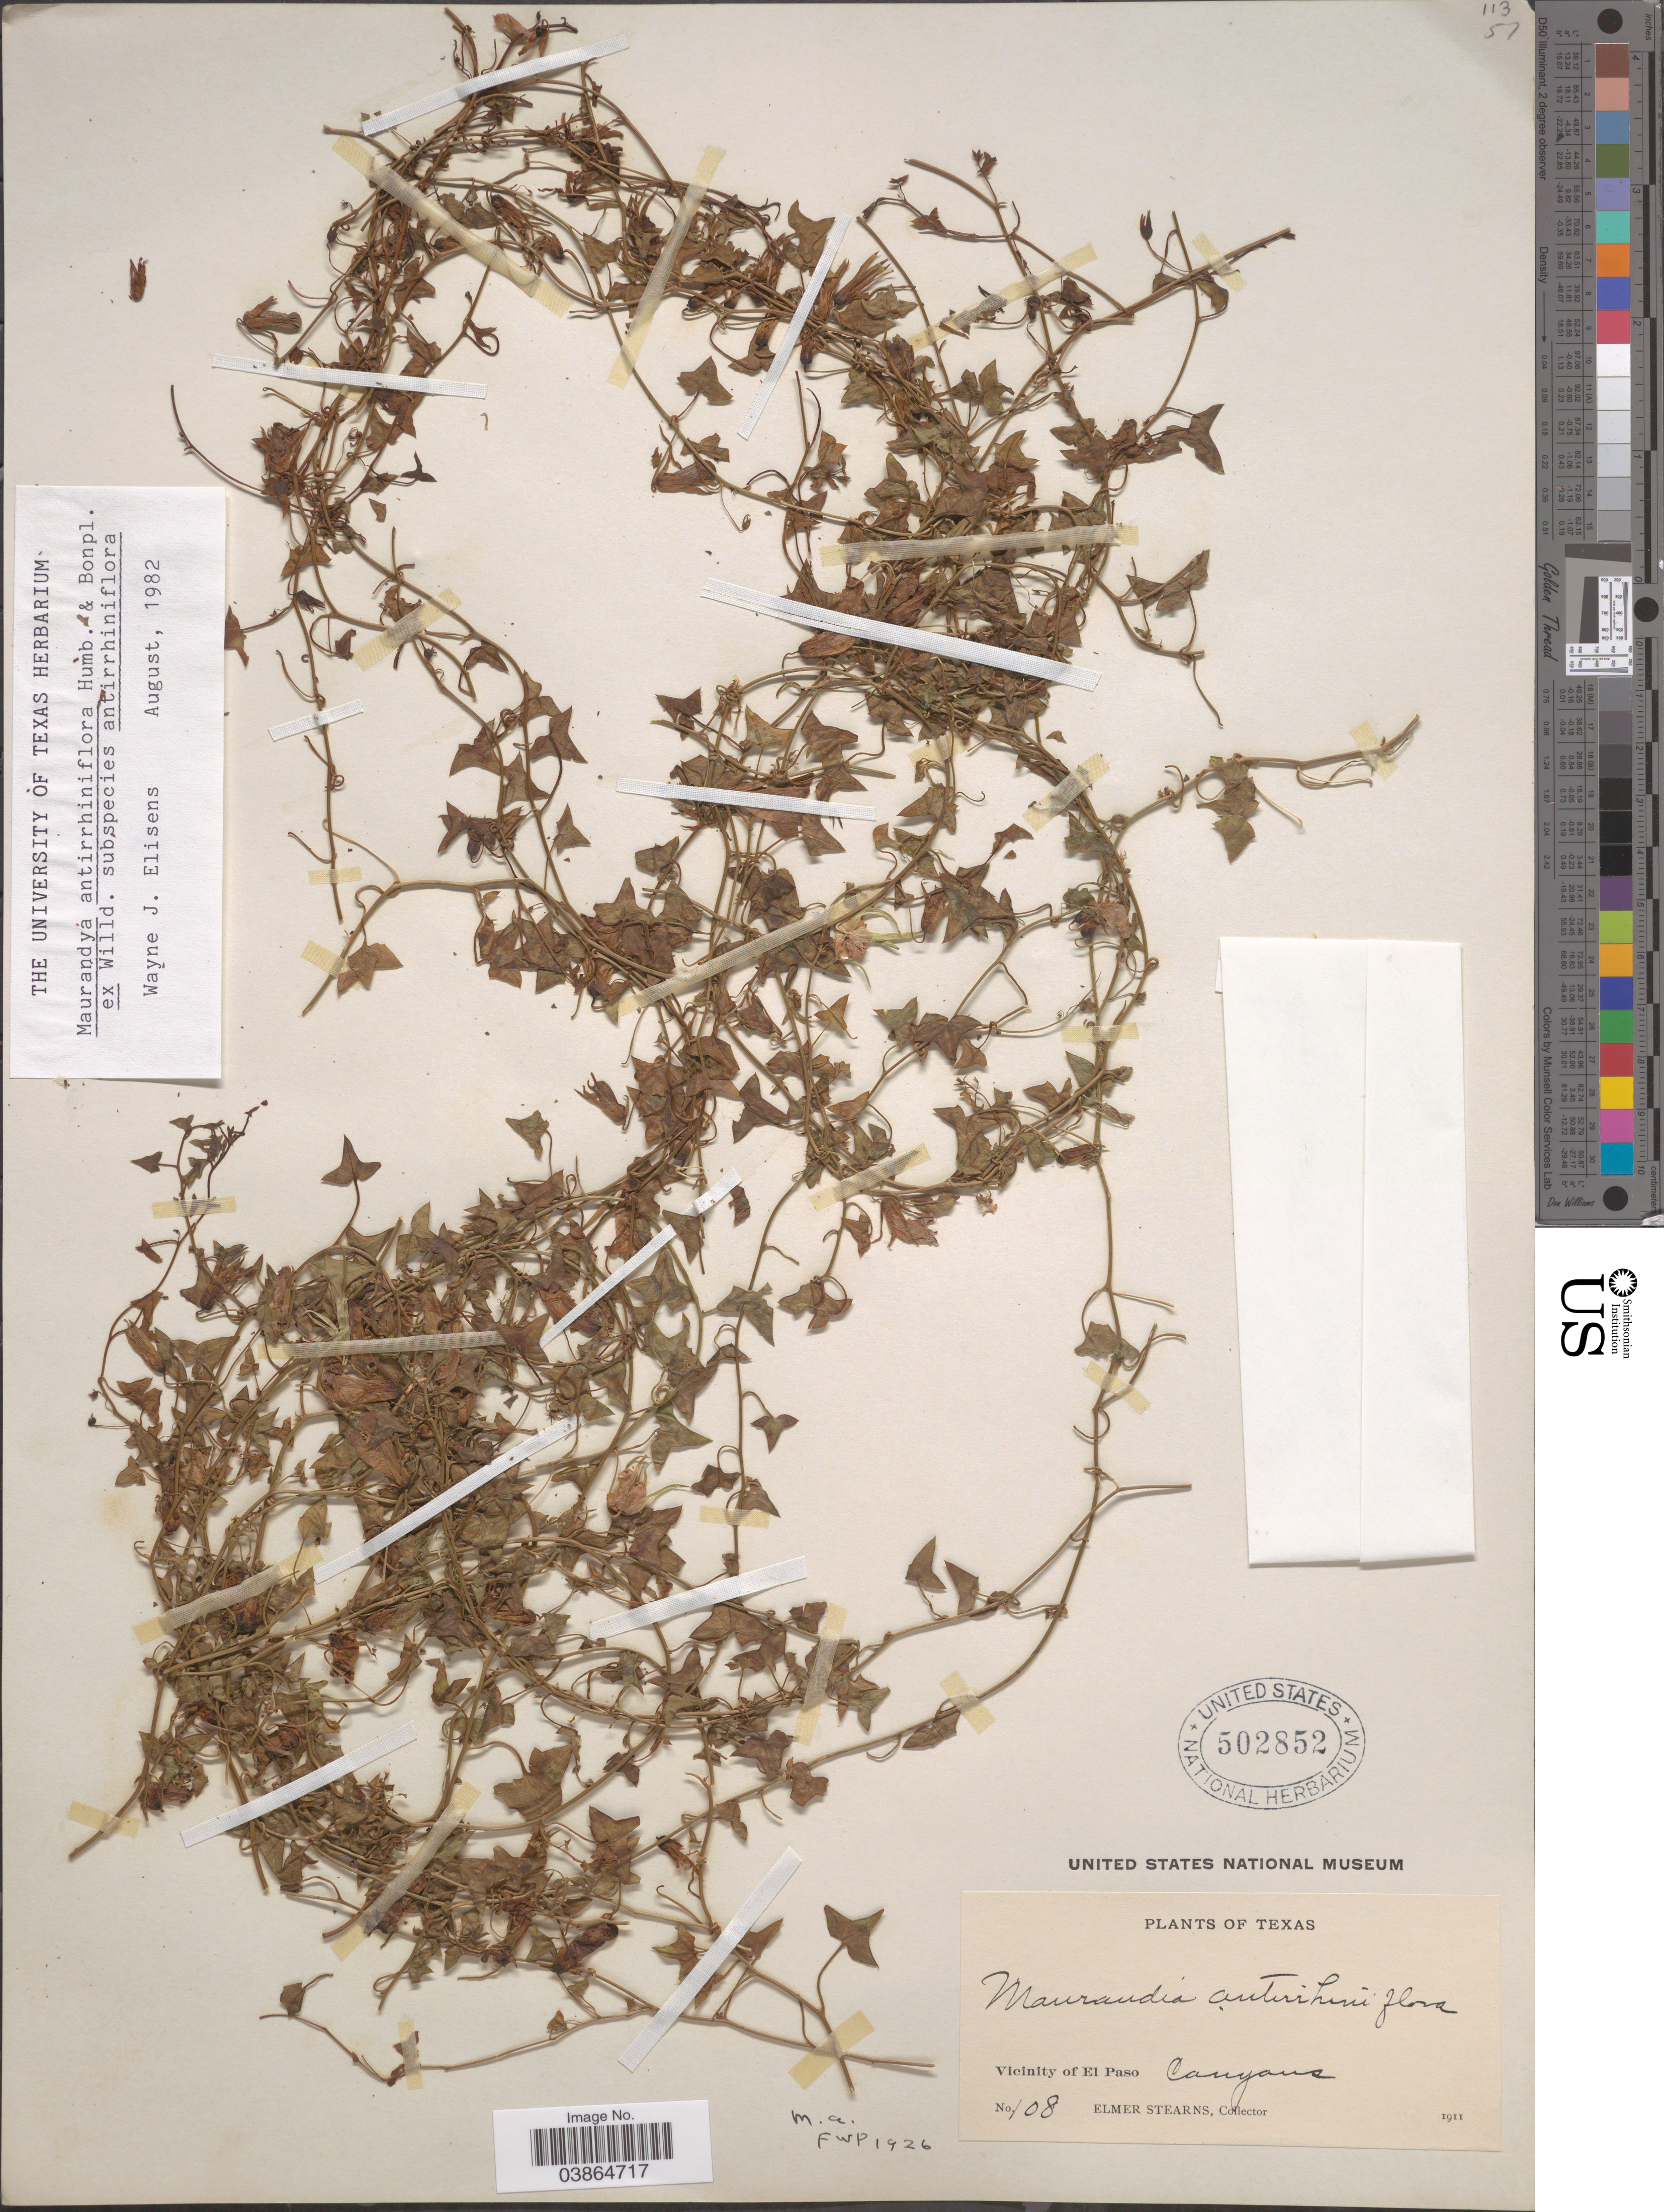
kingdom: Plantae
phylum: Tracheophyta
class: Magnoliopsida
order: Lamiales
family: Plantaginaceae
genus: Maurandya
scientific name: Maurandya antirrhiniflora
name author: Humb. & Bonpl. ex Willd.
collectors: E. Stearns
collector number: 108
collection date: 1911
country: United States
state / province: Texas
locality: Vicinity of El Paso. Canyons.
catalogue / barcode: US 502852